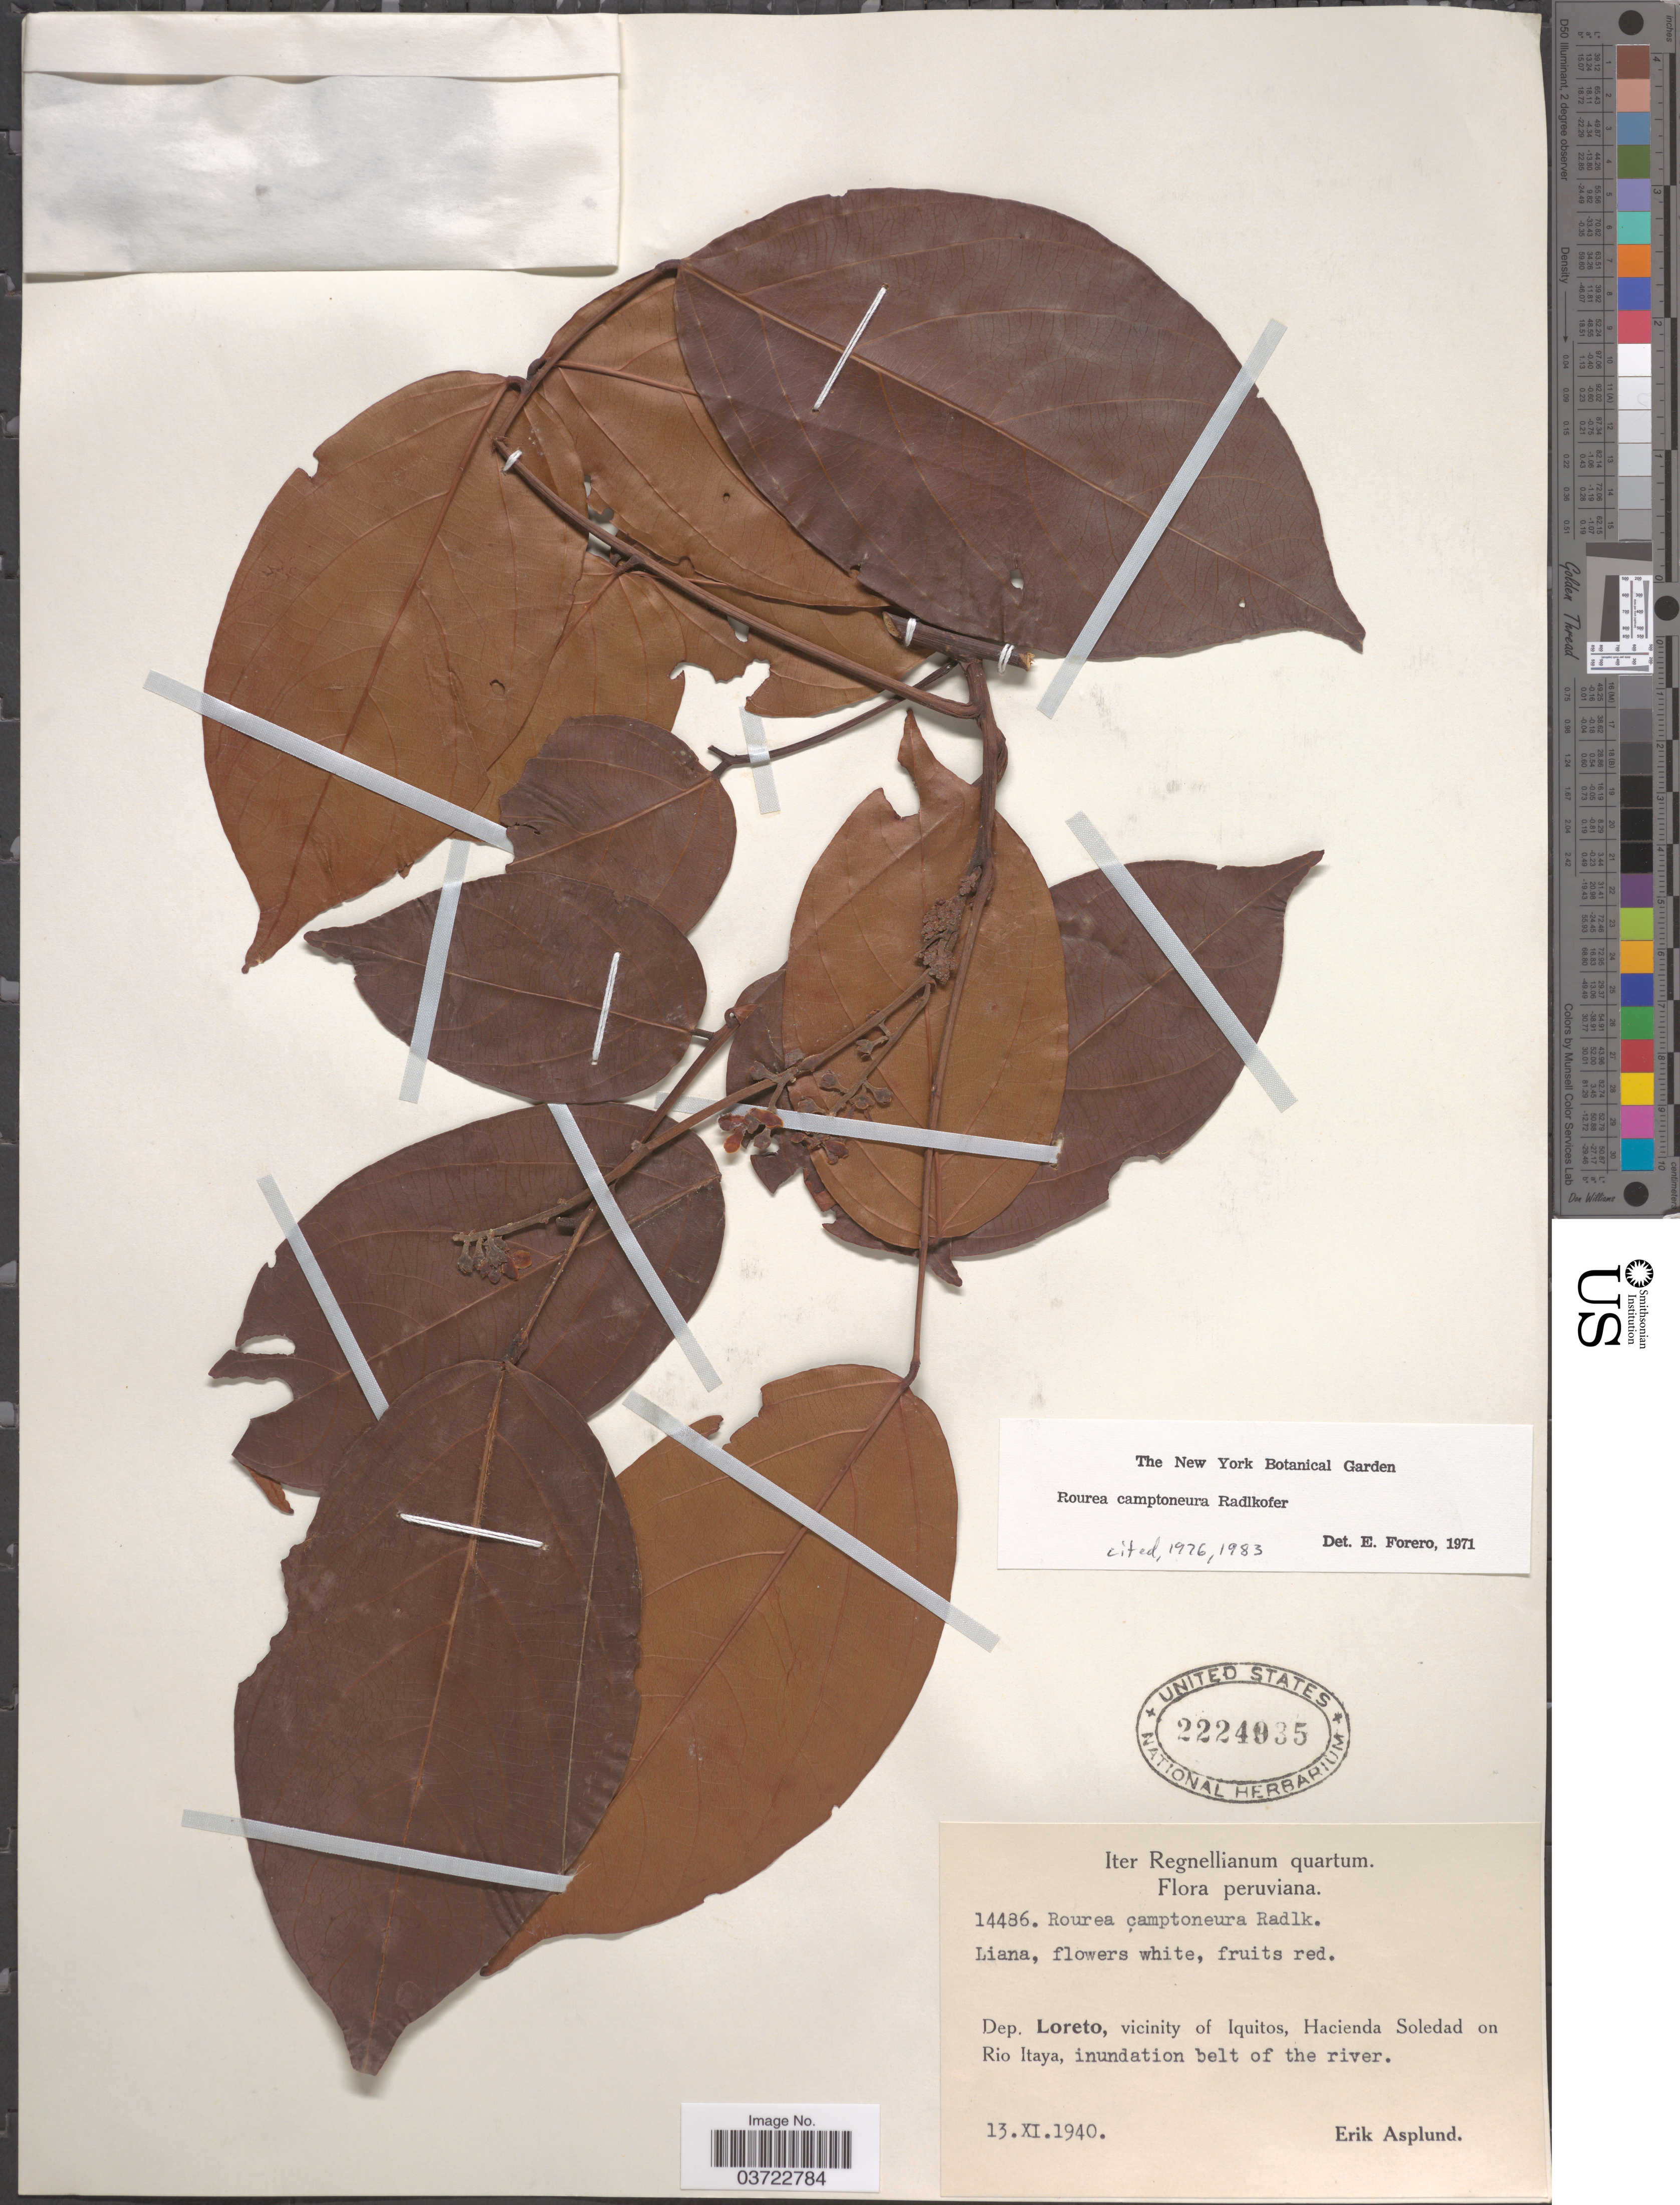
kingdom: Plantae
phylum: Tracheophyta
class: Magnoliopsida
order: Oxalidales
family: Connaraceae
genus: Rourea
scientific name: Rourea camptoneura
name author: Radlk.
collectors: E. Asplund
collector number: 14486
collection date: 1940-11-13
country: Peru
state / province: Loreto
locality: Dep. Loreto, vicinity of Iquitos, Hacienda Soledad on Rio Itaya, inundation belt of the river.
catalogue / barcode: US 2224935